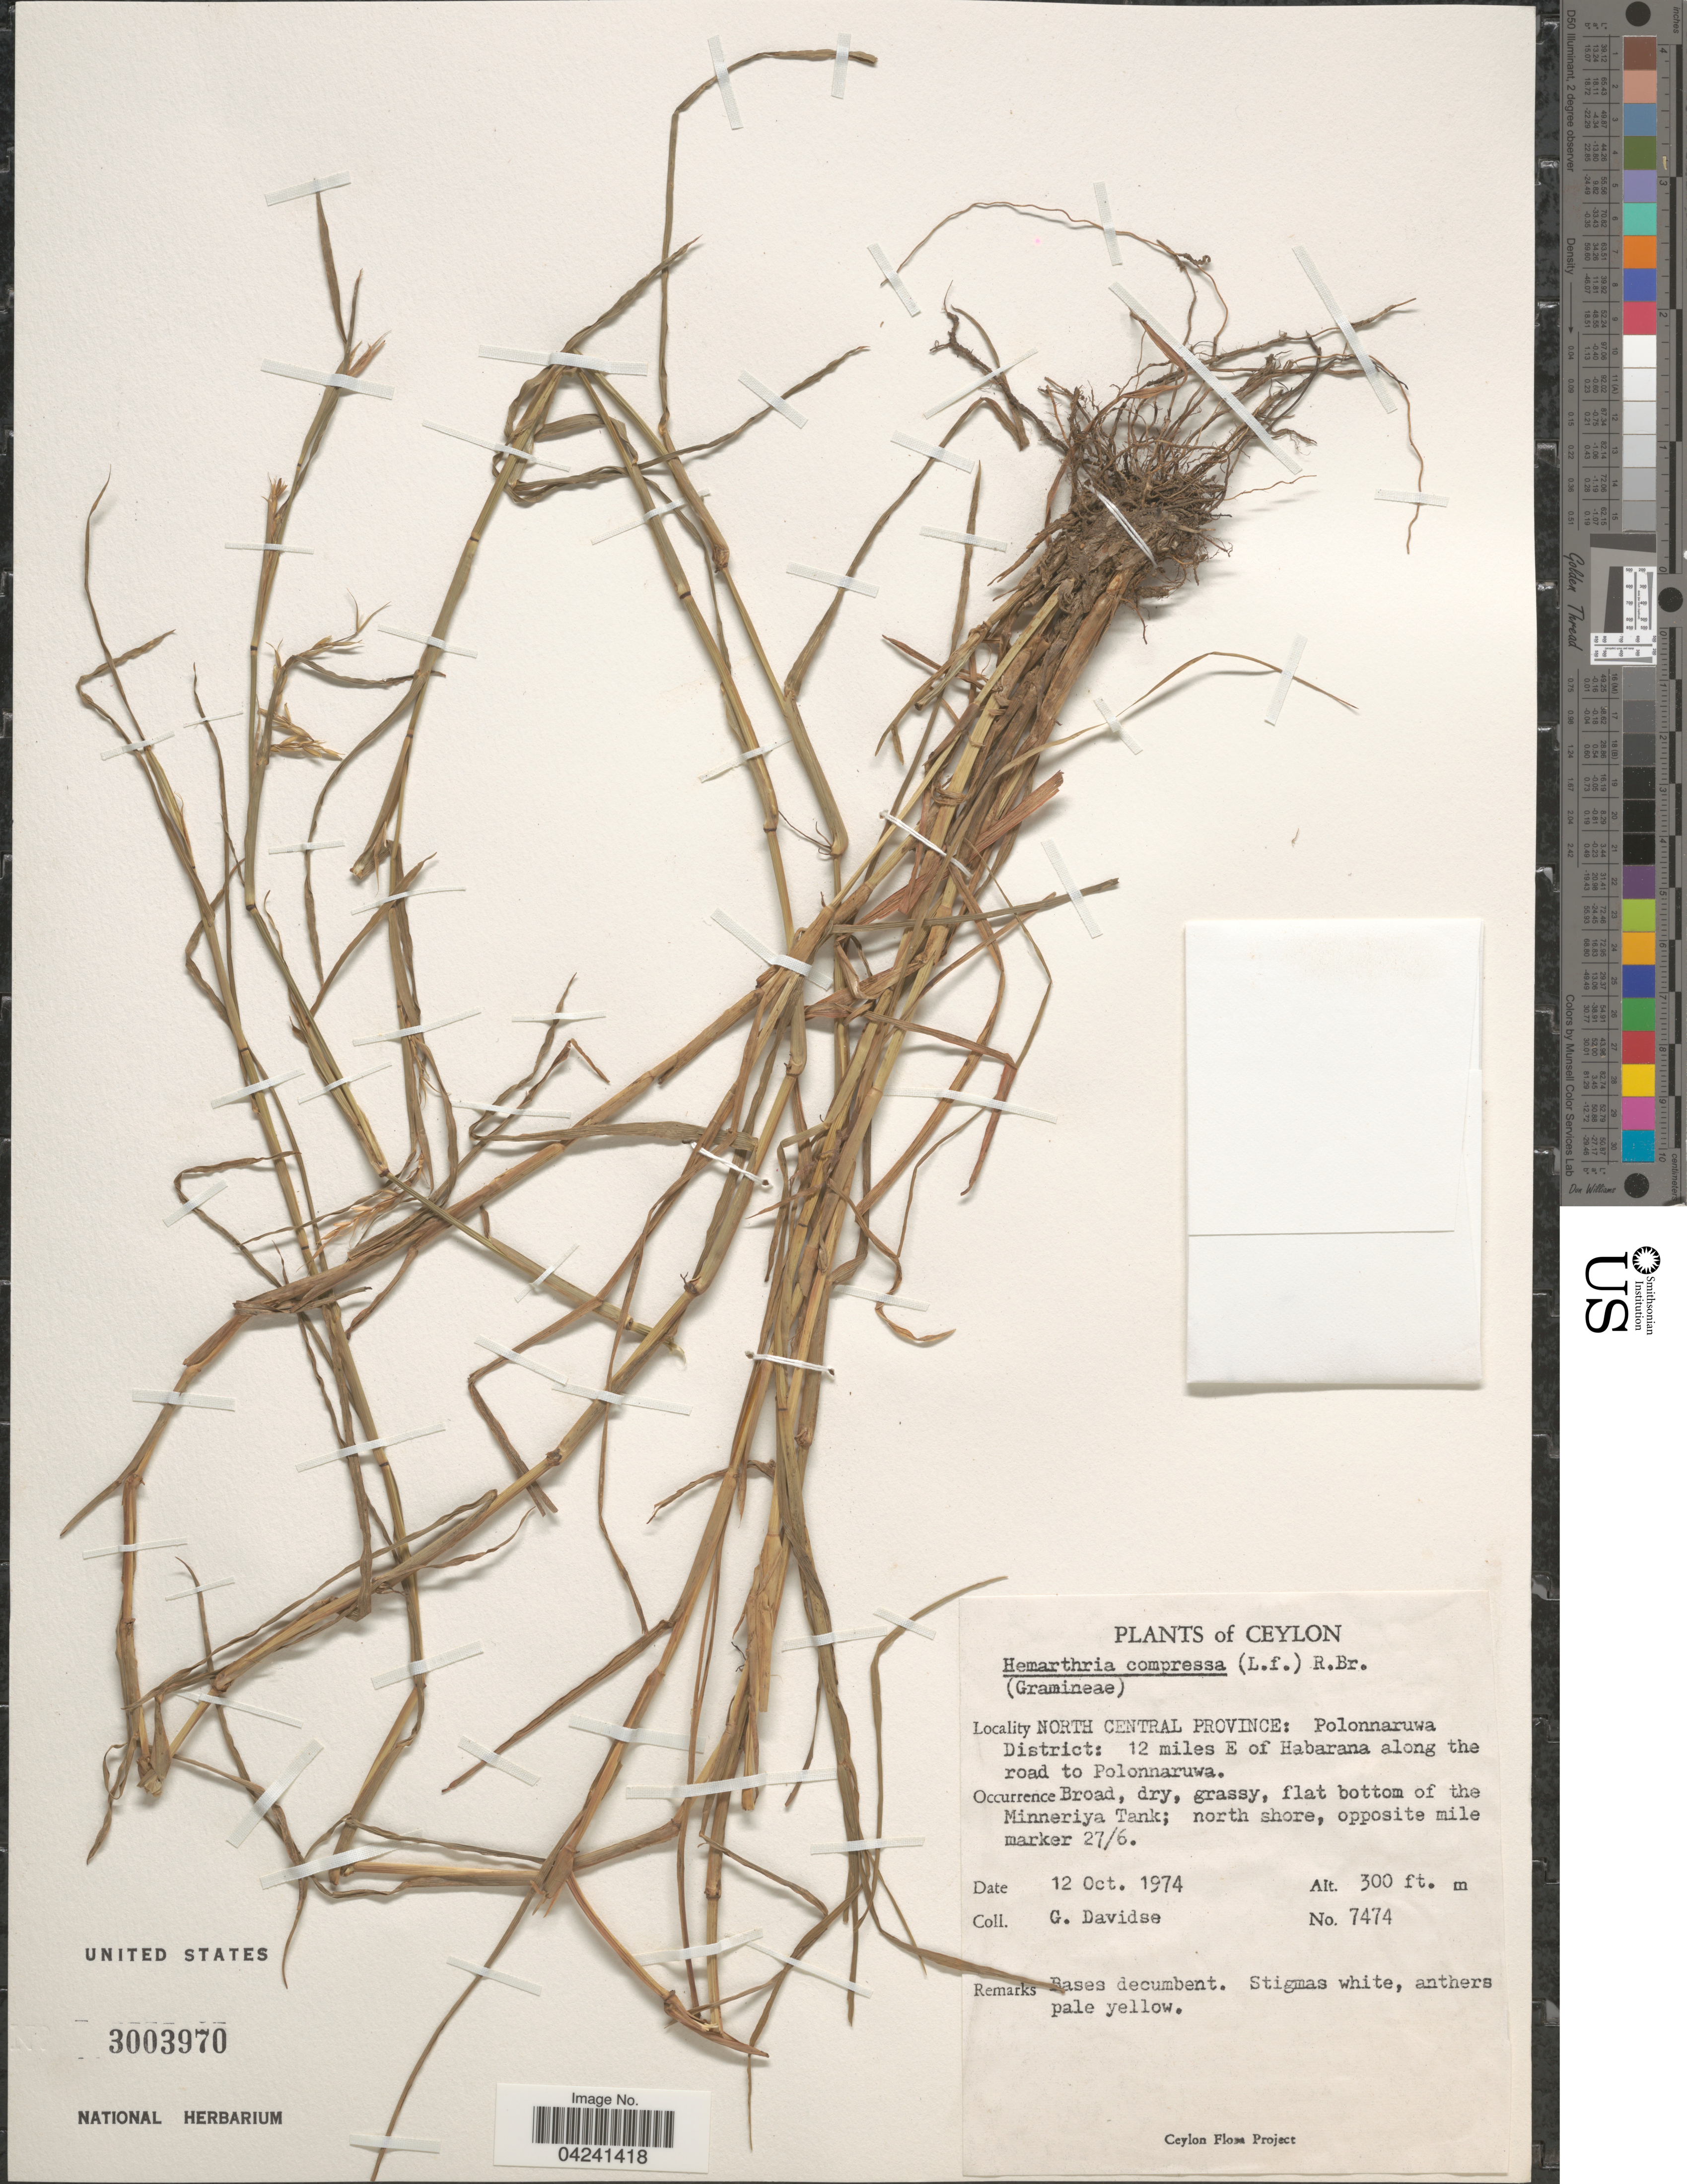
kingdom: Plantae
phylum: Tracheophyta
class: Liliopsida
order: Poales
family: Poaceae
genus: Hemarthria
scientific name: Hemarthria compressa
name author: (L.) R. Br.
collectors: G. Davidse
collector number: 7474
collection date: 1974-10-12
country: Sri Lanka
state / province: North Central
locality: Ceylon. Polonnaruwa District: 12 miles E of Habarana along the road to Polonnaruwa. Broad, dry, grassy, flat bottom of the Minneriya Tank, north shore, opposite mile marker 27/6.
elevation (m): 91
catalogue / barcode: US 3003970